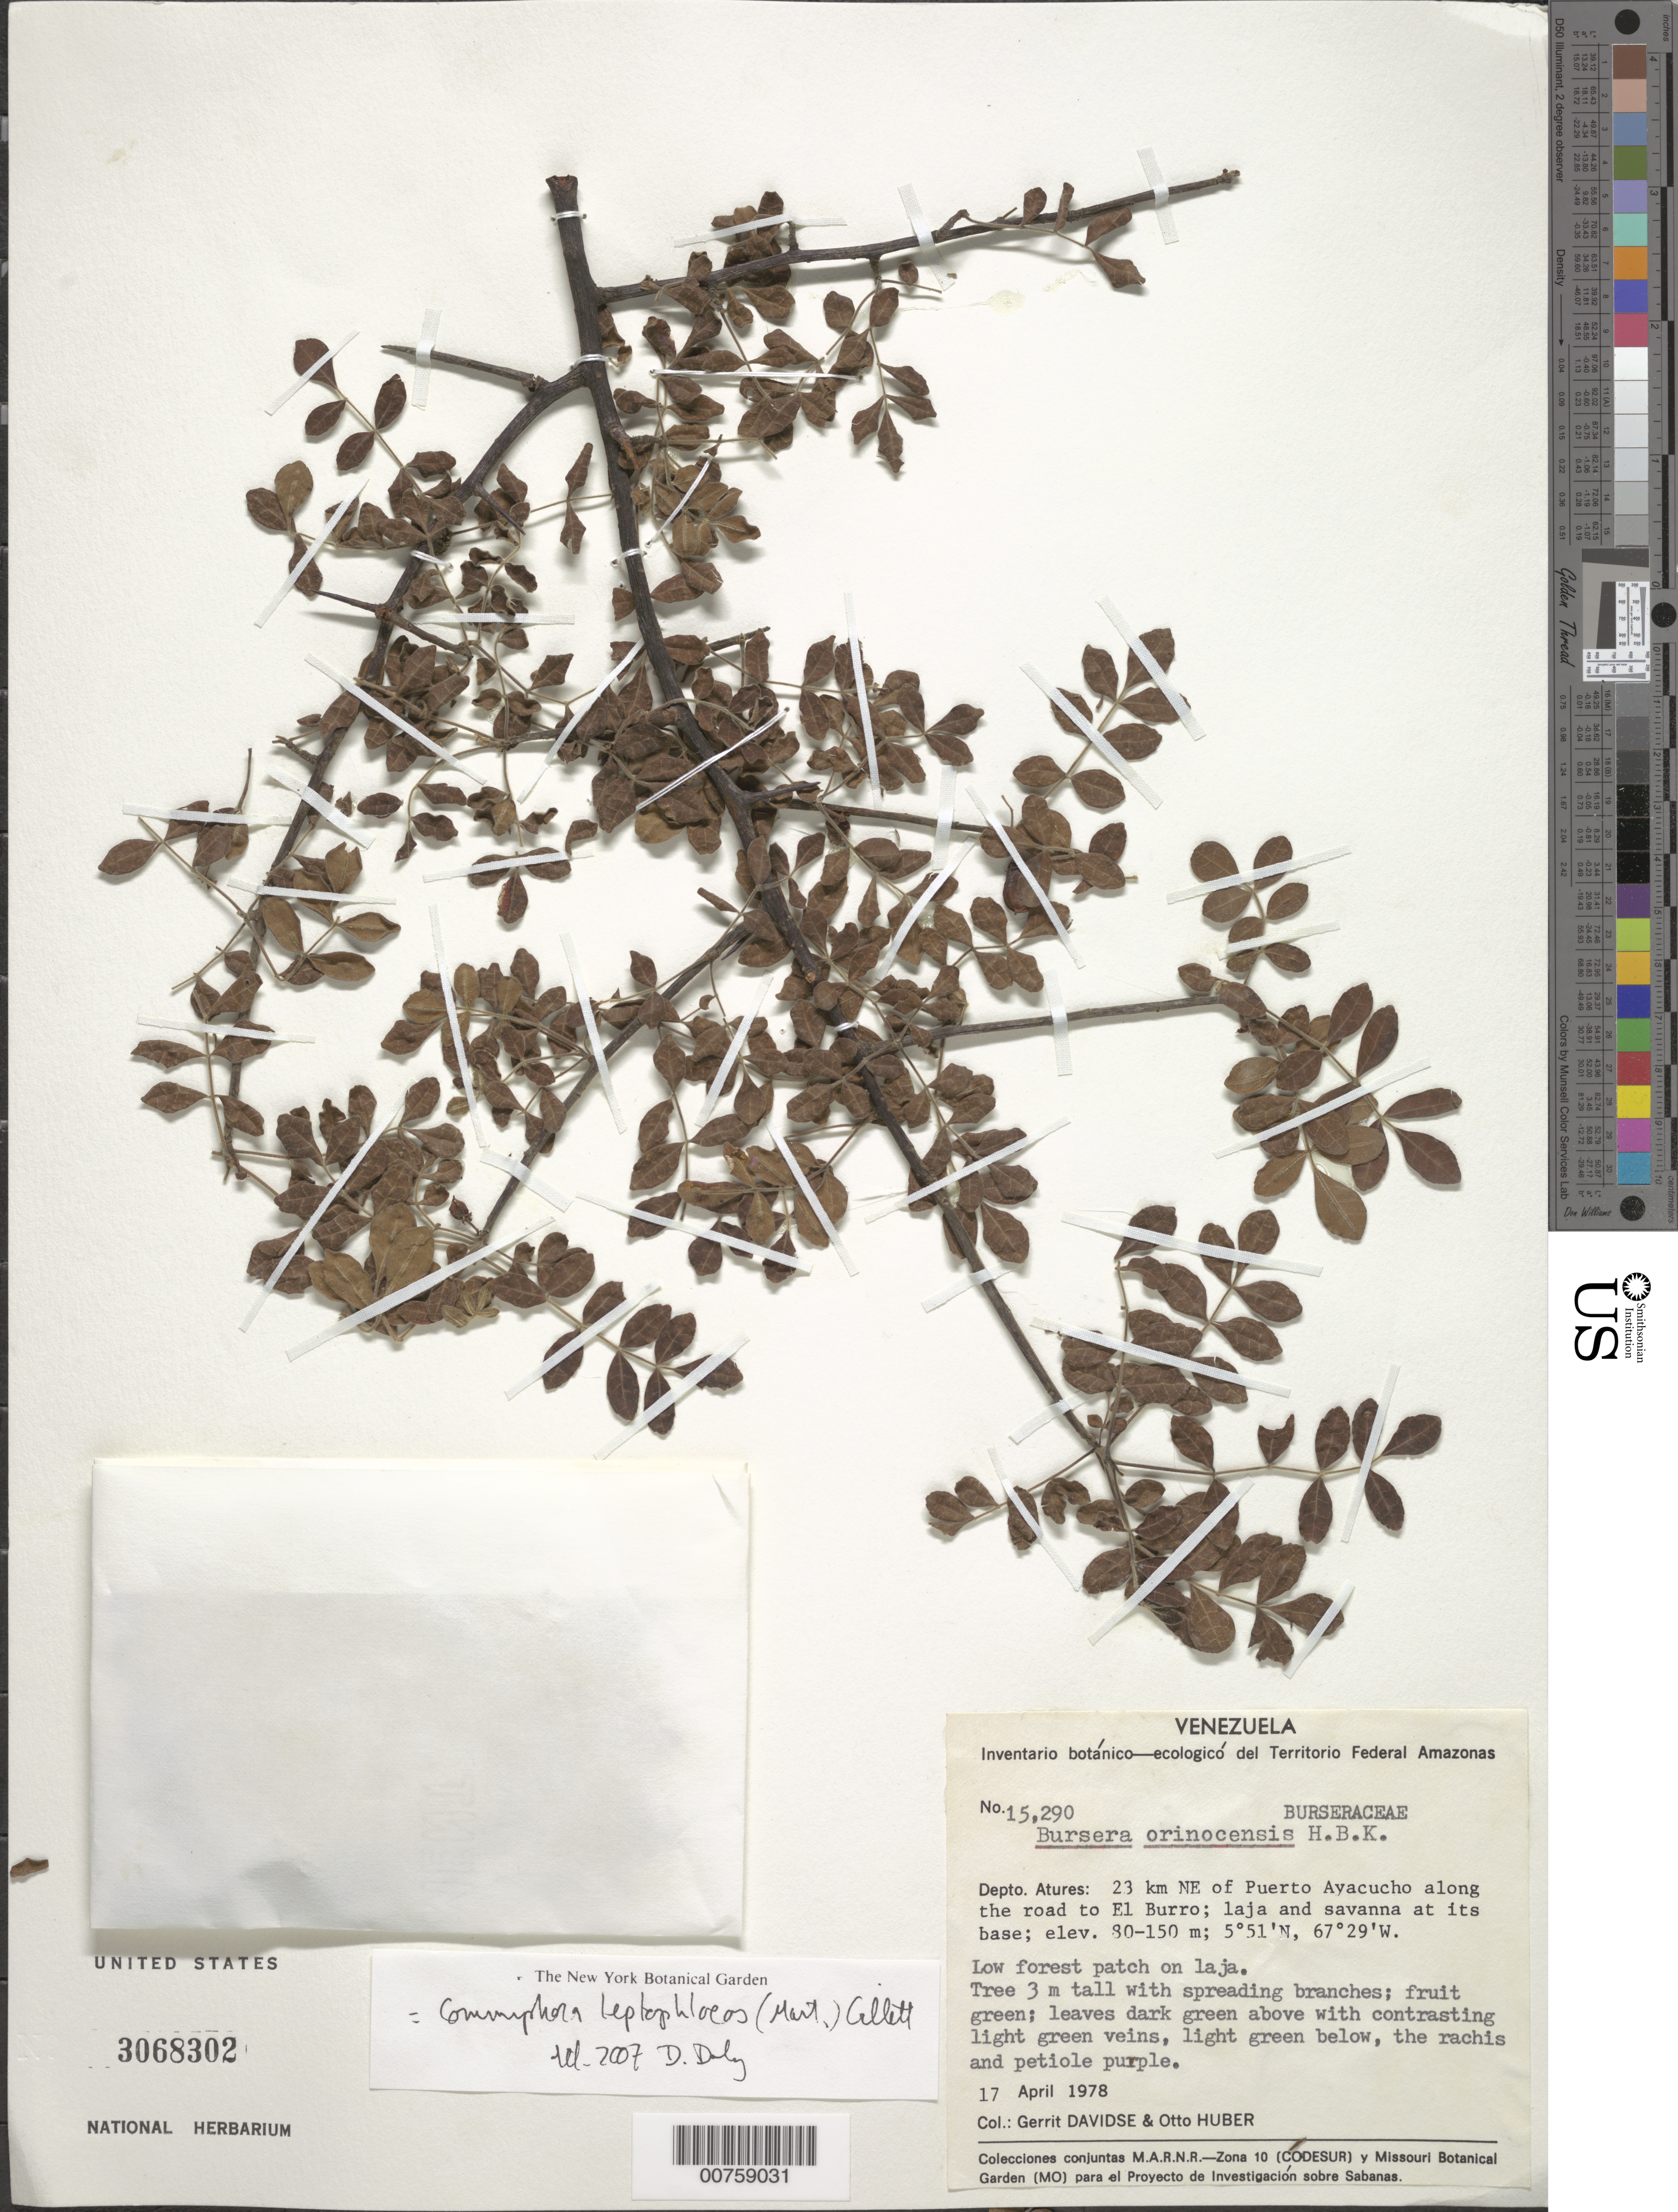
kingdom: Plantae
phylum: Tracheophyta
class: Magnoliopsida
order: Sapindales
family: Burseraceae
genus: Commiphora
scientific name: Commiphora leptophloeos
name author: (Mart.) J.B. Gillett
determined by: Daly, D. C.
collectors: G. Davidse & O. Huber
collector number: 15290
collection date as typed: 17-Apr-78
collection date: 1978-04-17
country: Venezuela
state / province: Amazonas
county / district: Atures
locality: Puerto Ayacucho, 23 km NE of, on road to El Burro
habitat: Low forest patch on laja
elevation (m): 80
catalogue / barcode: US 3068302